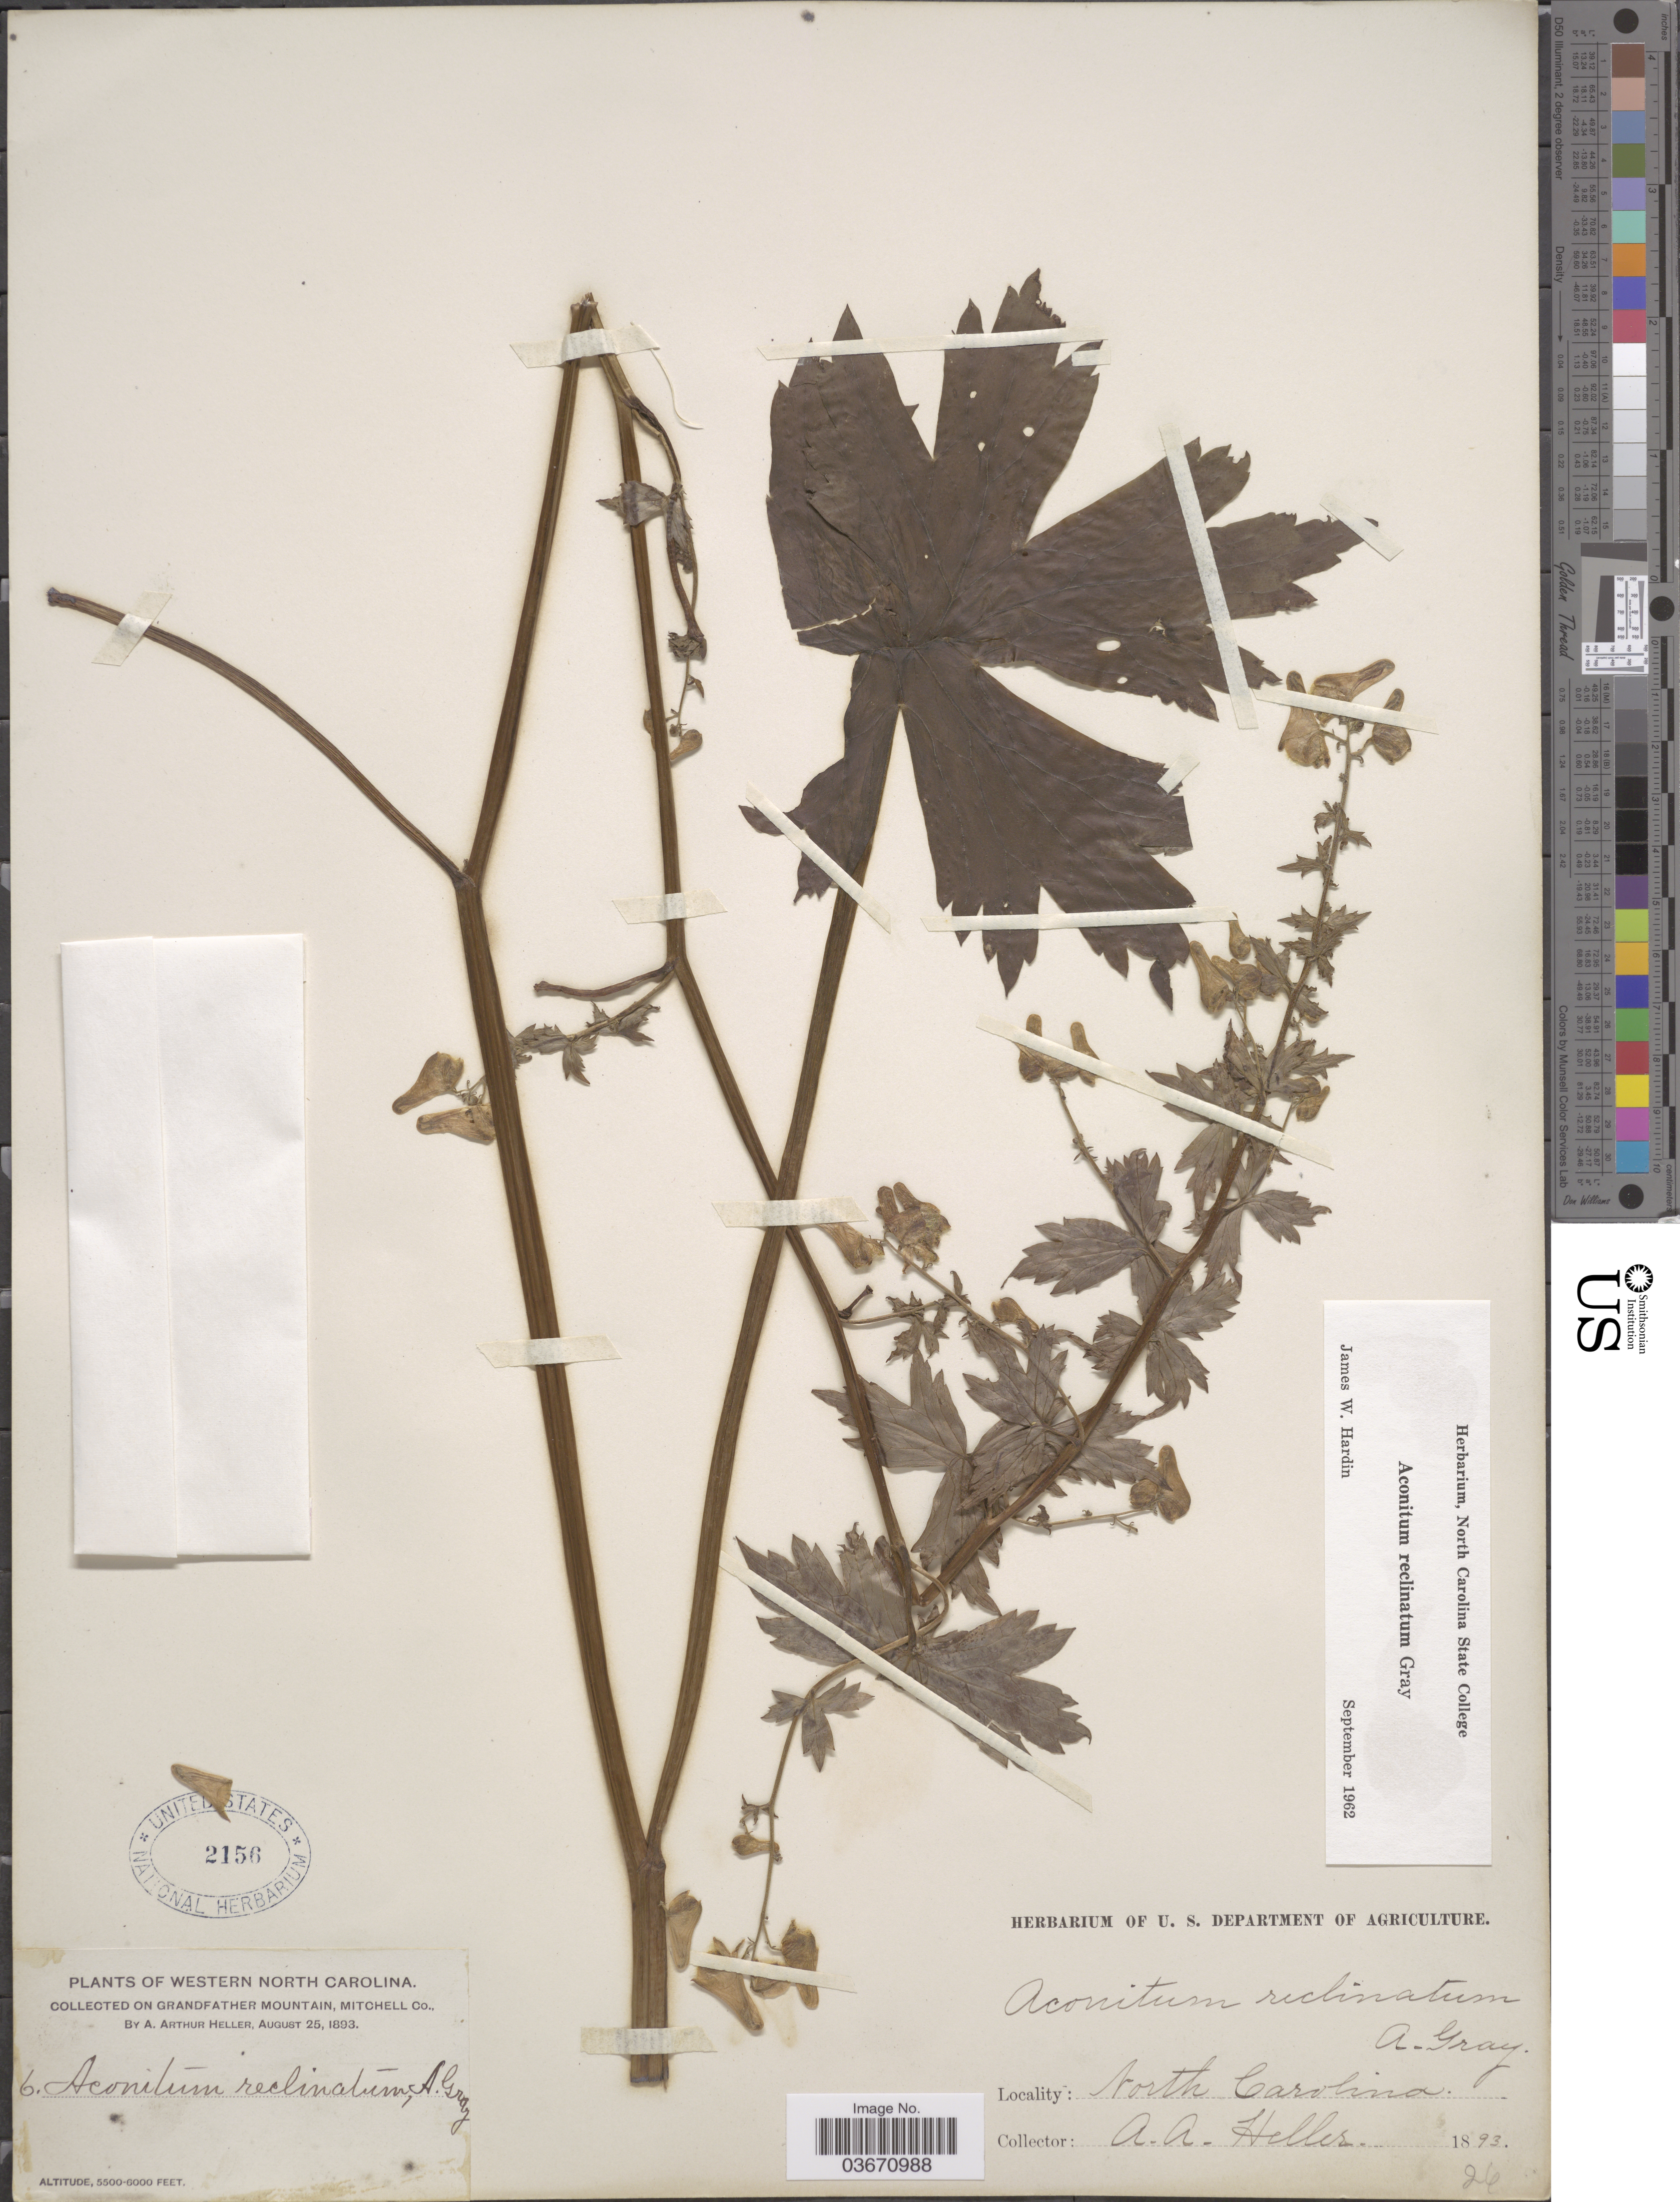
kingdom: Plantae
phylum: Tracheophyta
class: Magnoliopsida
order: Ranunculales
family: Ranunculaceae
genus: Aconitum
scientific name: Aconitum reclinatum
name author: A. Gray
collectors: A. A. Heller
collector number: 6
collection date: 1893-08-25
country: United States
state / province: North Carolina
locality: Western North Carolina. On Grandfather Mountain, Mitchell Co.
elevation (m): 1676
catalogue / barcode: US 2156